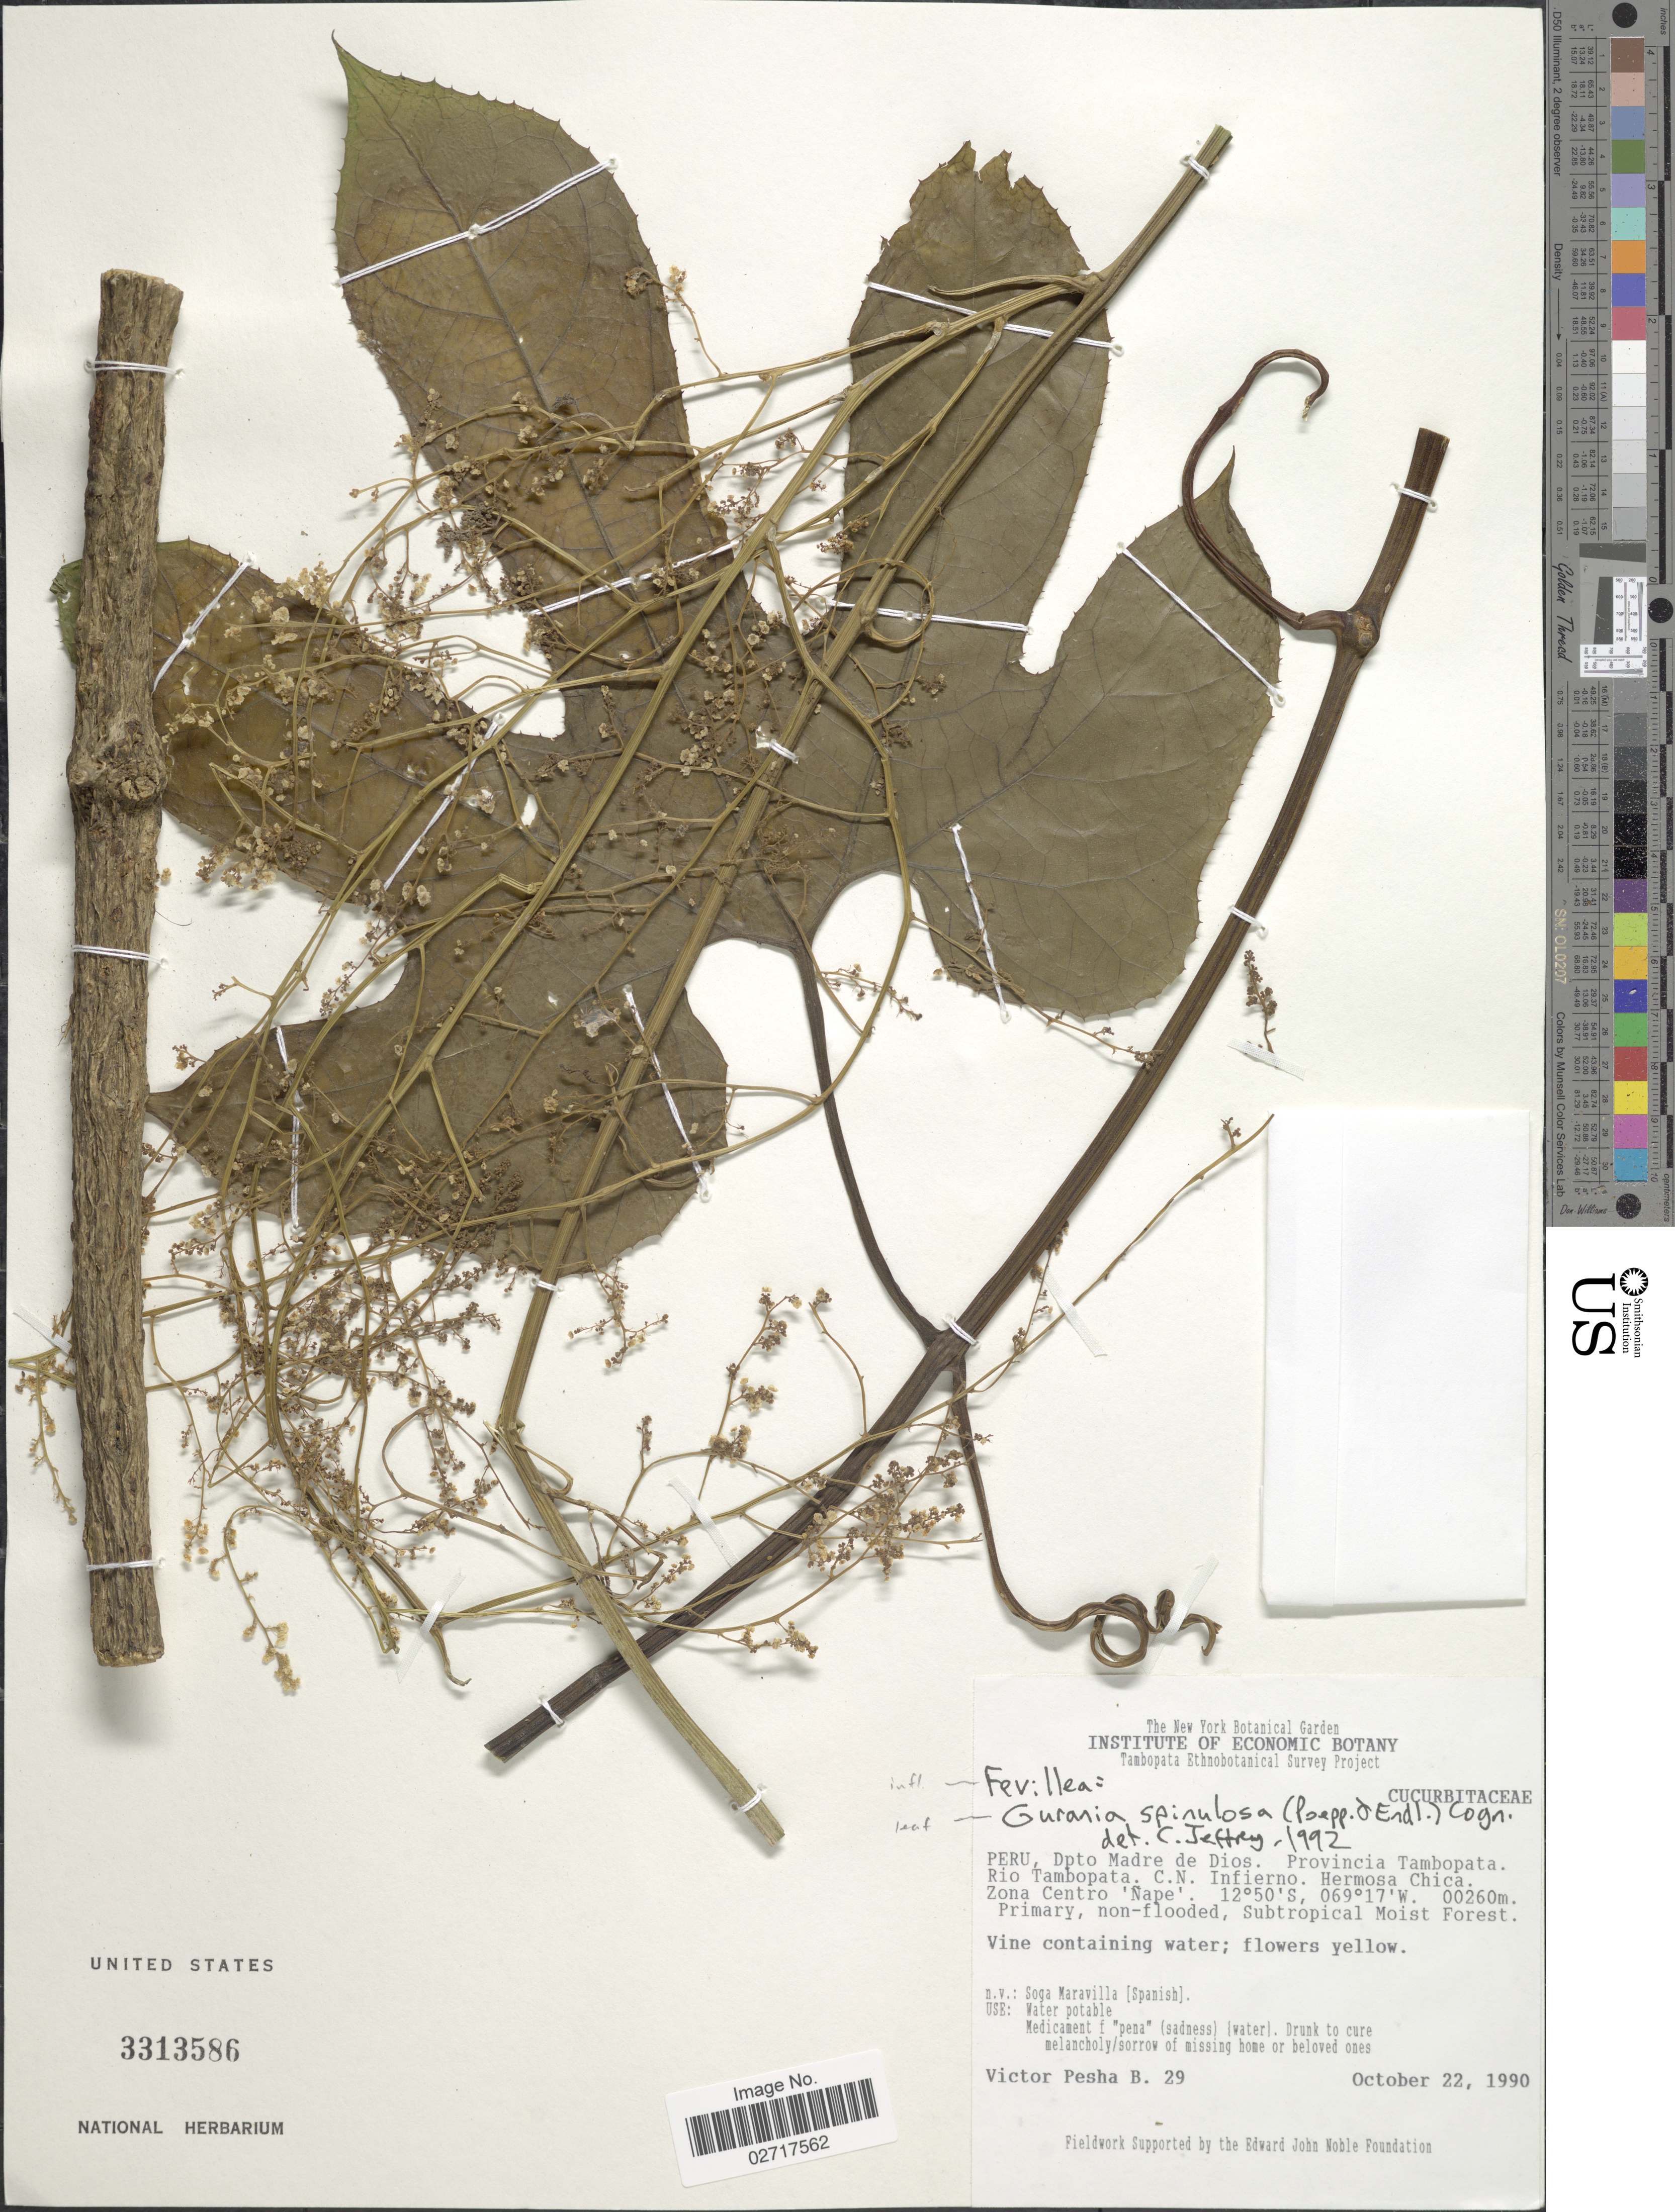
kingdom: Plantae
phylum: Tracheophyta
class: Magnoliopsida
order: Cucurbitales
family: Cucurbitaceae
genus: Fevillea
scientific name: Fevillea pedatifolia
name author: (Cogn.) C. Jeffrey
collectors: V. Pesha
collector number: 29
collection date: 1990-10-22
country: Peru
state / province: Madre de Dios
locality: Dpto Madre de Dios. Provincia Tambopata. Río Tambopata. C.N. Infierno. Hermosa Chica. Zona Centro Nape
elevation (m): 260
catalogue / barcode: US 3313586